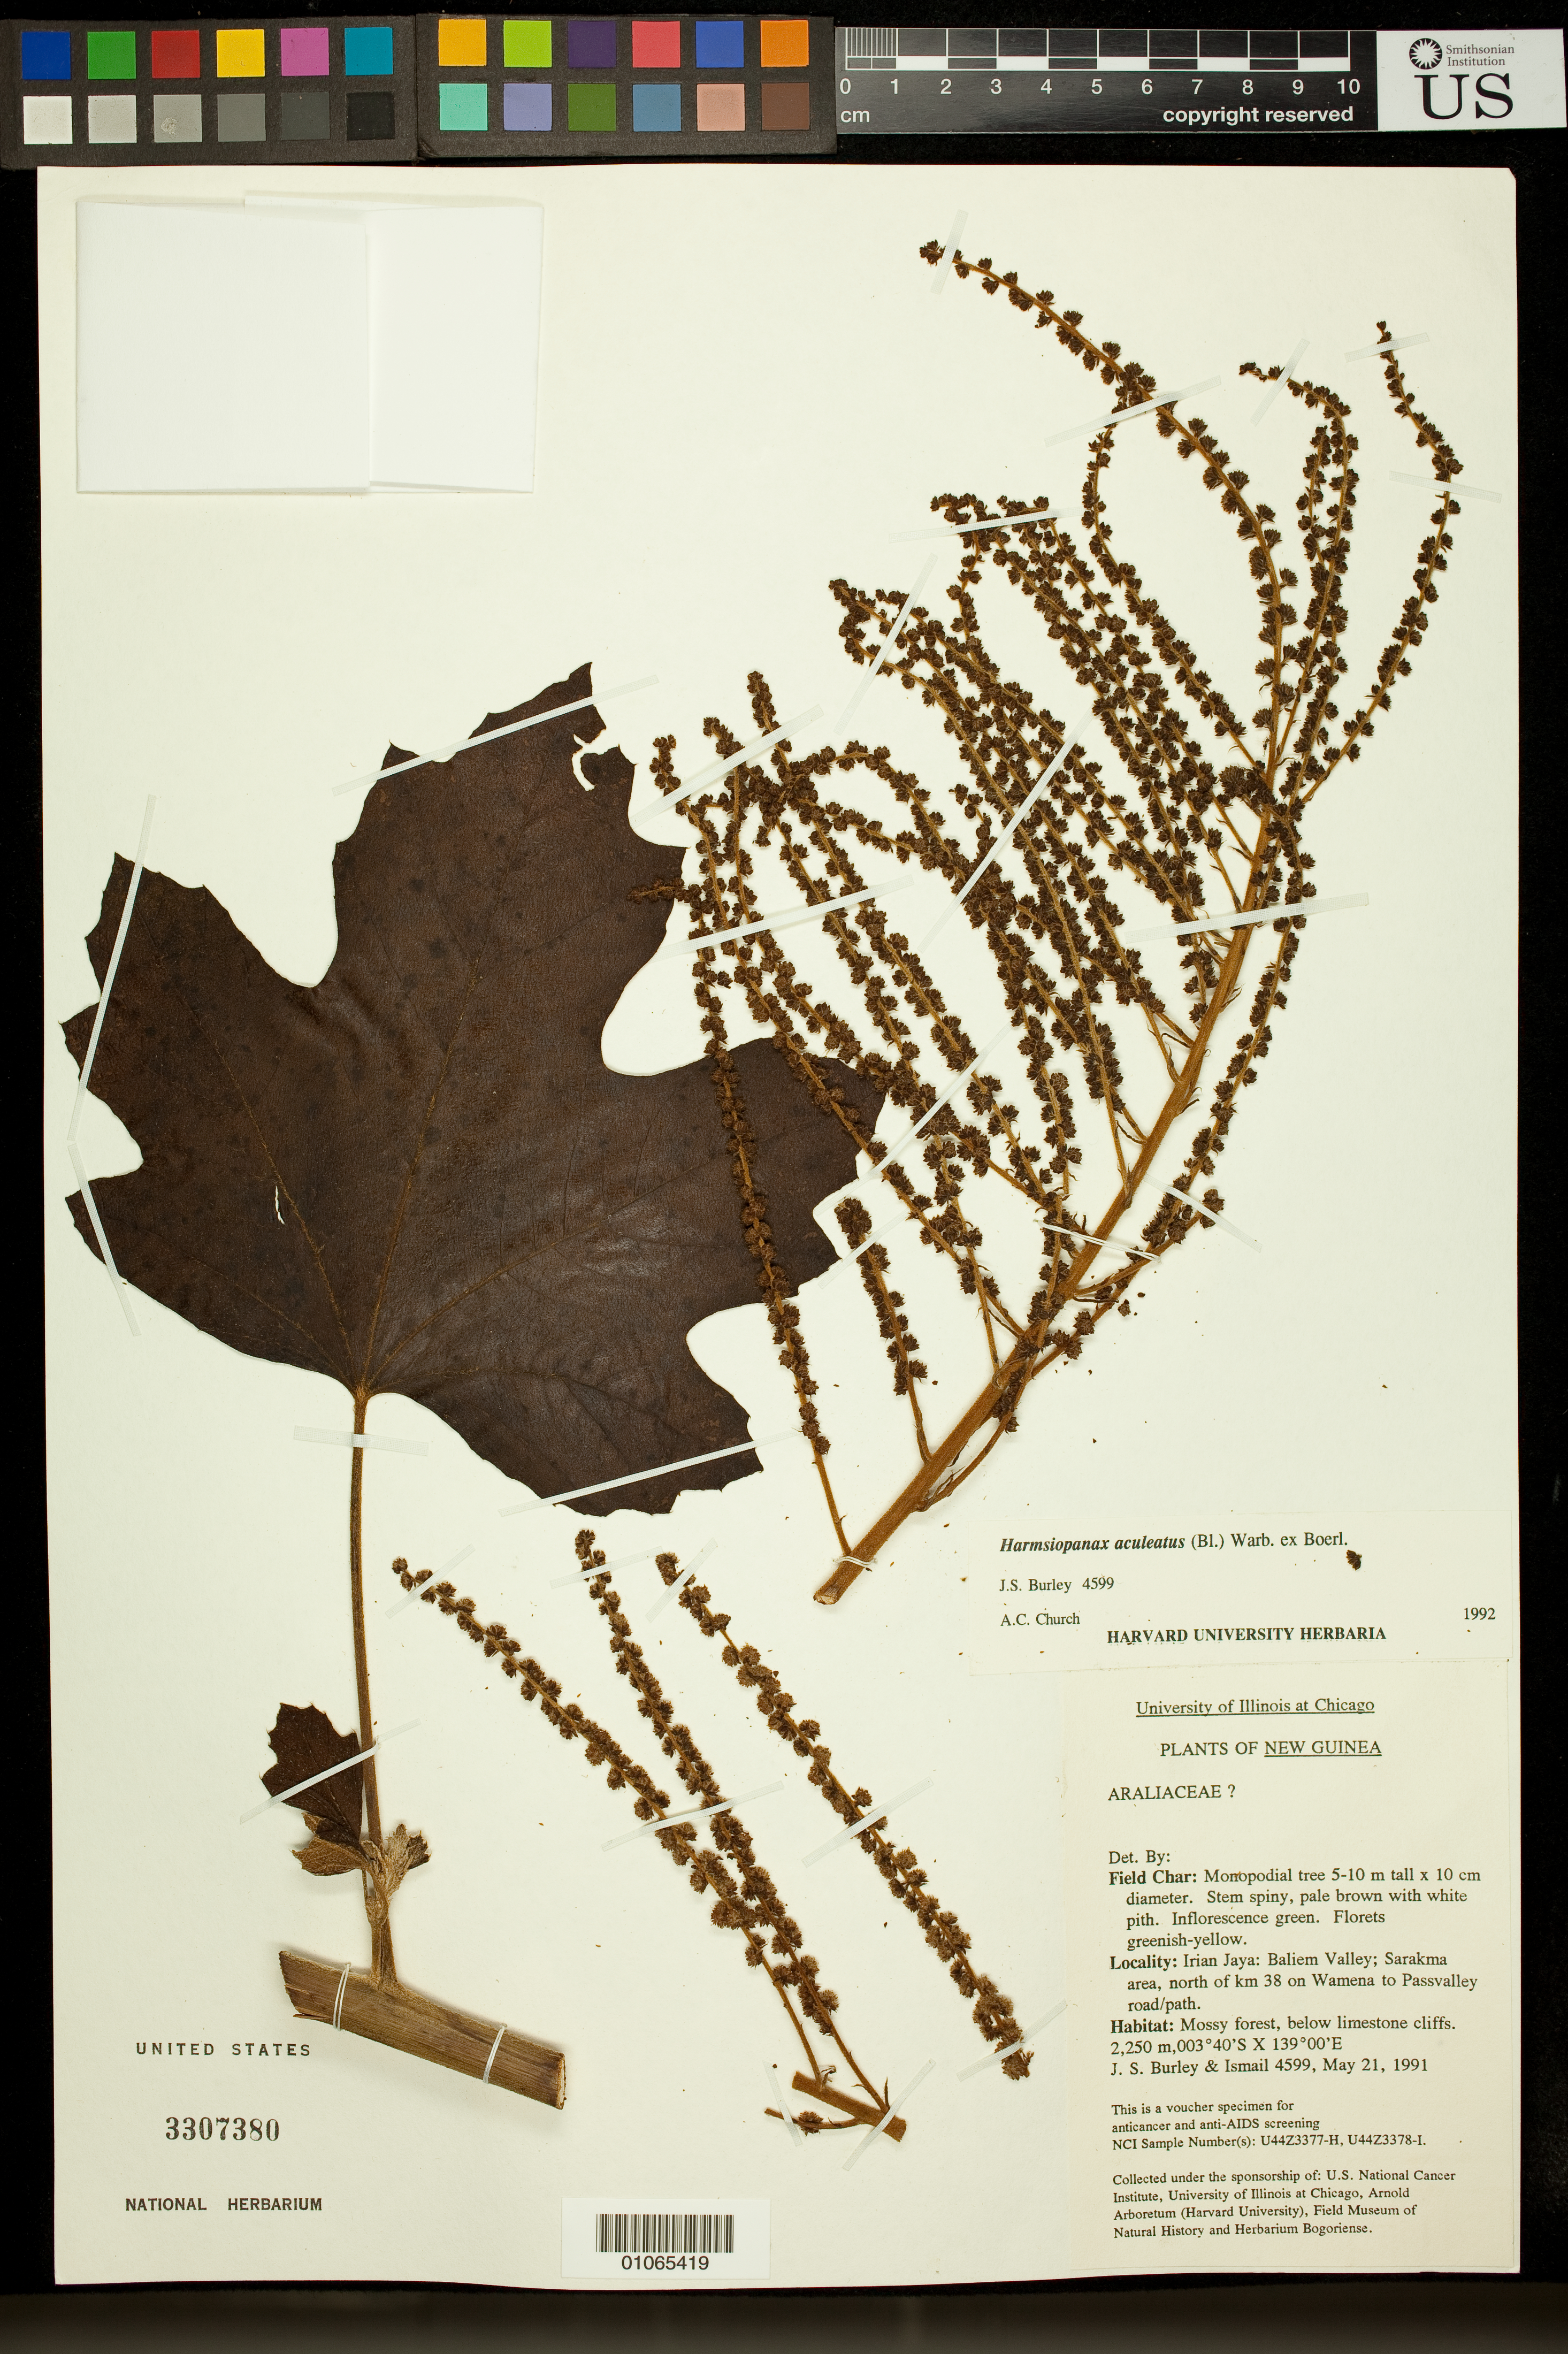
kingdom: Plantae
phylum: Tracheophyta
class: Magnoliopsida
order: Apiales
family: Araliaceae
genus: Harmsiopanax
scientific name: Harmsiopanax aculeatus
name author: Warb. ex Boerl.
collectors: J. S. Burley & Ismail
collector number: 4599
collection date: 1991-05-21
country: Papua New Guinea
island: New Guinea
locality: New Guinea, Irian Jaya: Baliem Valley; Sarakma area, north of km 38 on Wamenta to Passvalley road/path.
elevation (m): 2250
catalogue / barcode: US 3307380